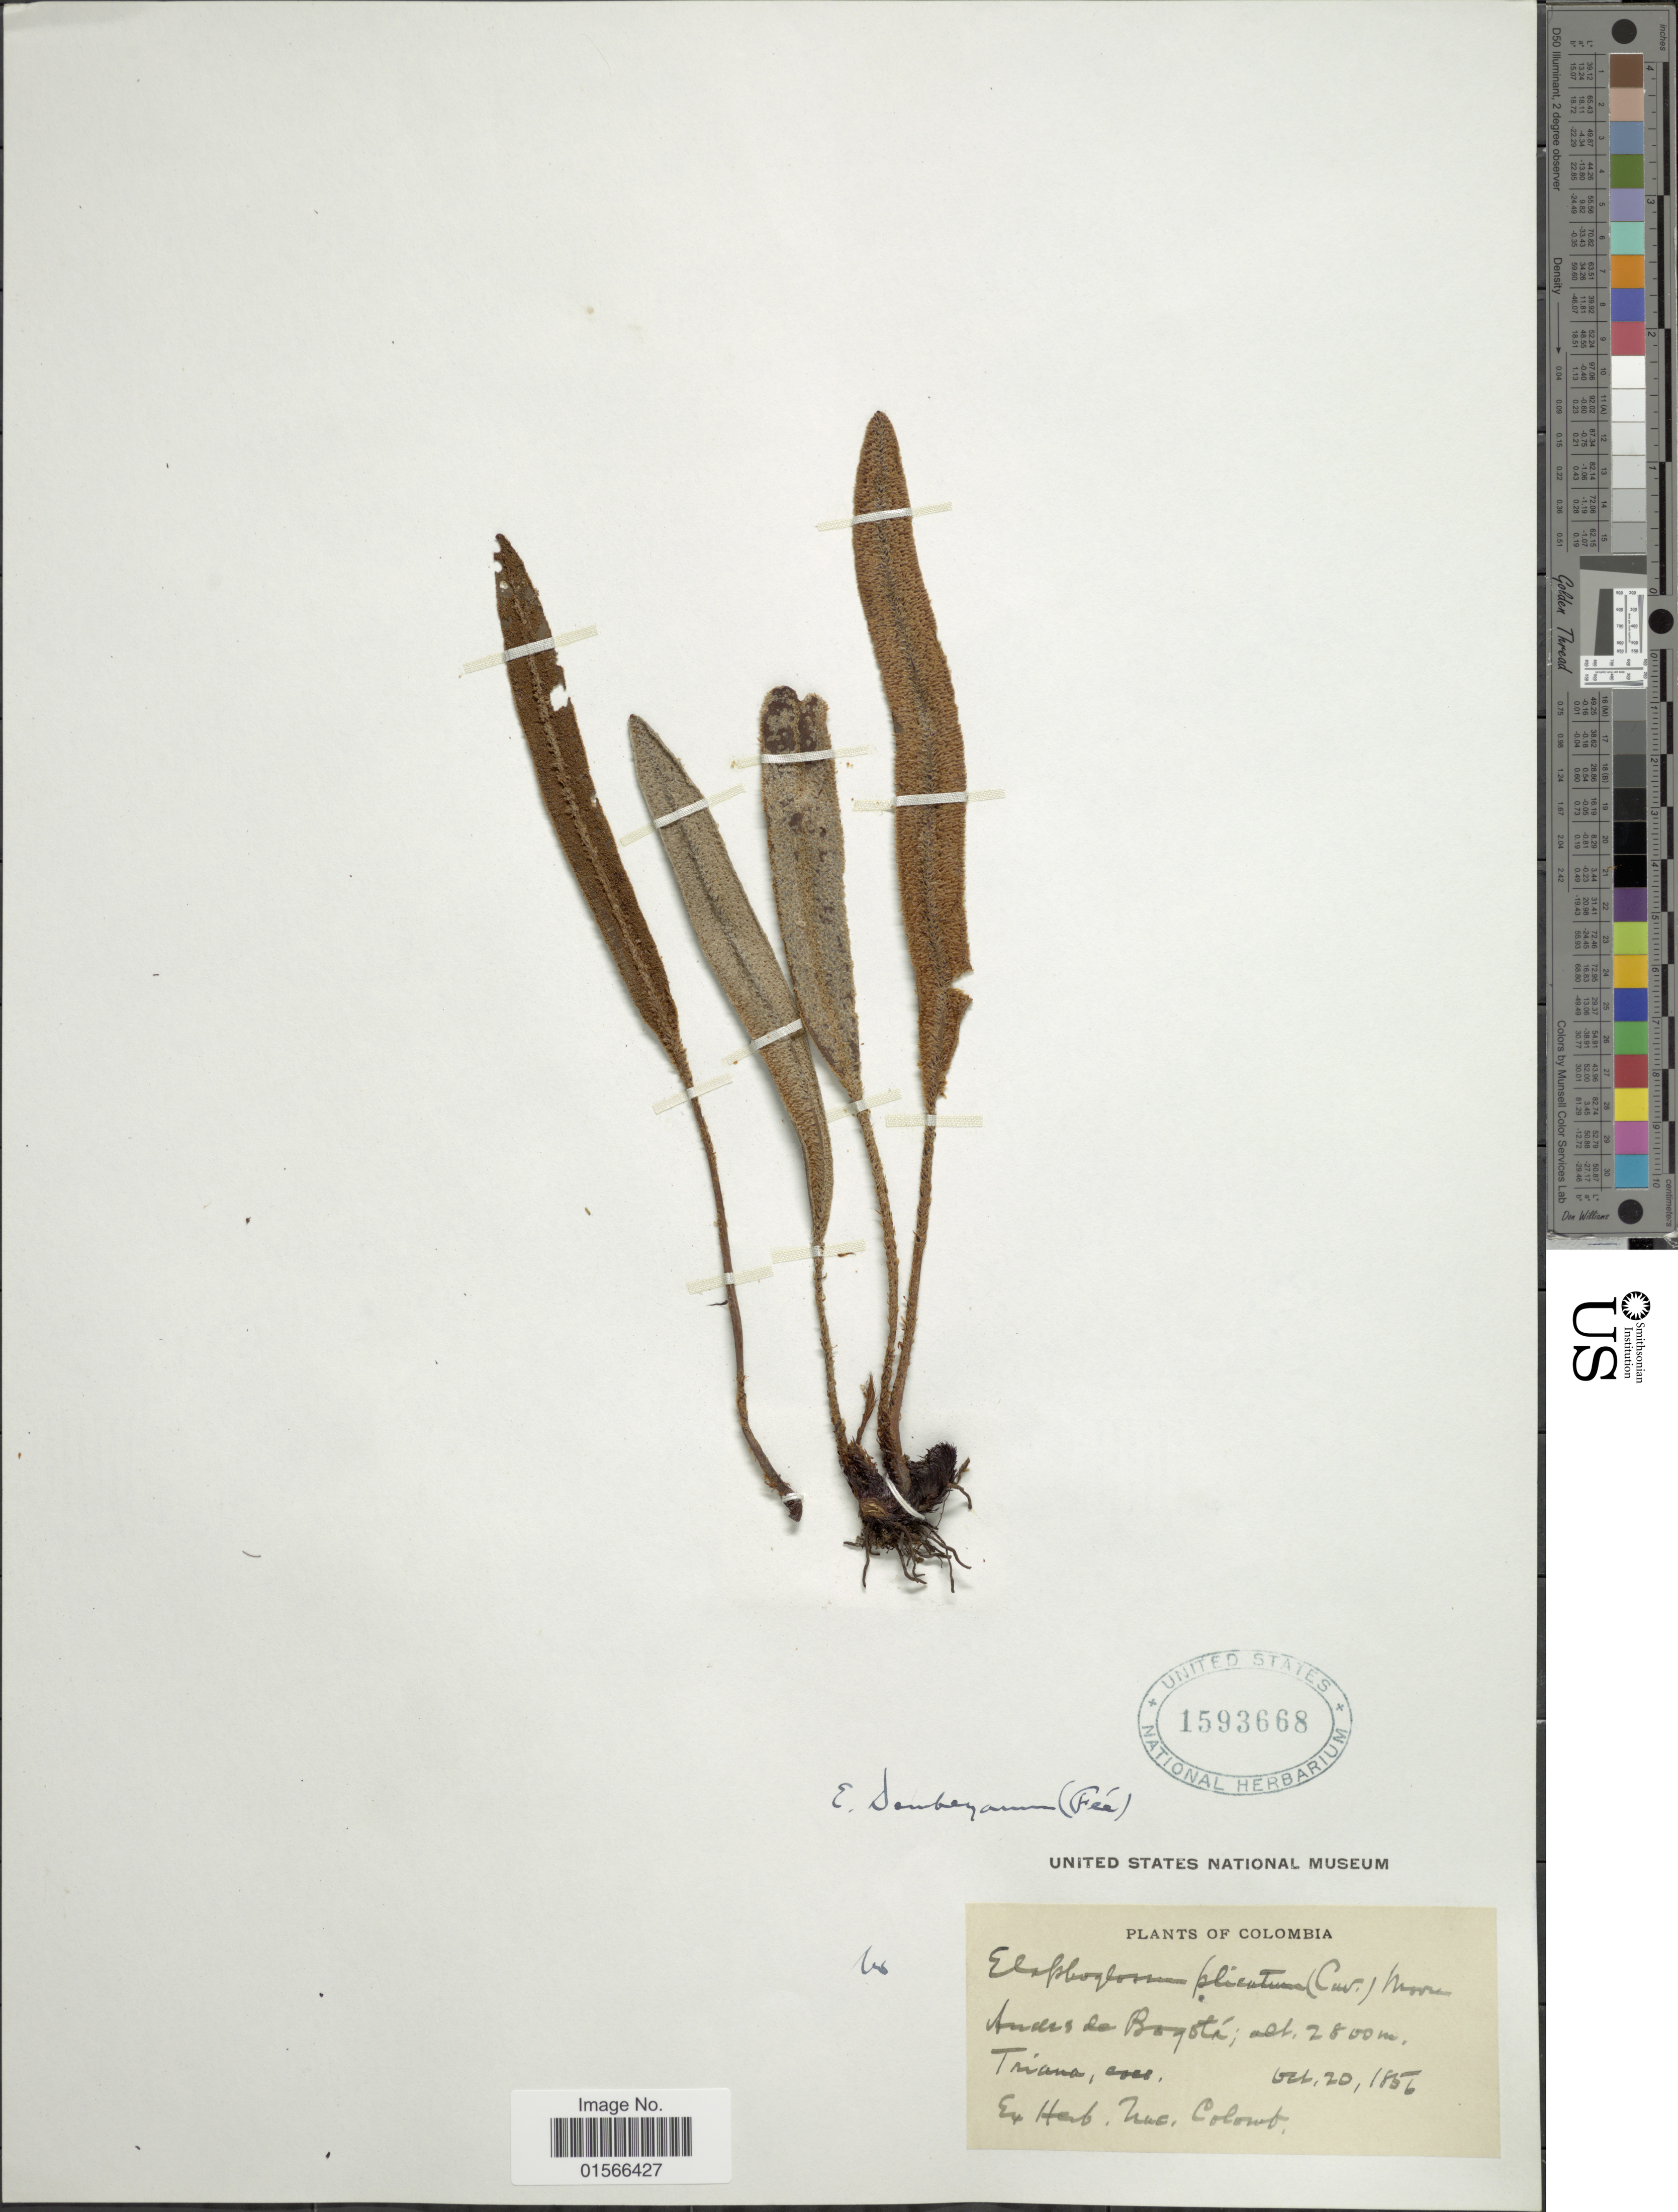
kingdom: Plantae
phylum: Tracheophyta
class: Polypodiopsida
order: Polypodiales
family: Dryopteridaceae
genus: Elaphoglossum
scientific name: Elaphoglossum dombeyanum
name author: (Fée) T.B. Moore & Houlston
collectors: Triana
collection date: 1856-10-20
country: Colombia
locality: Andes de Bogotá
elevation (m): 2800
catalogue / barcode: US 1593668